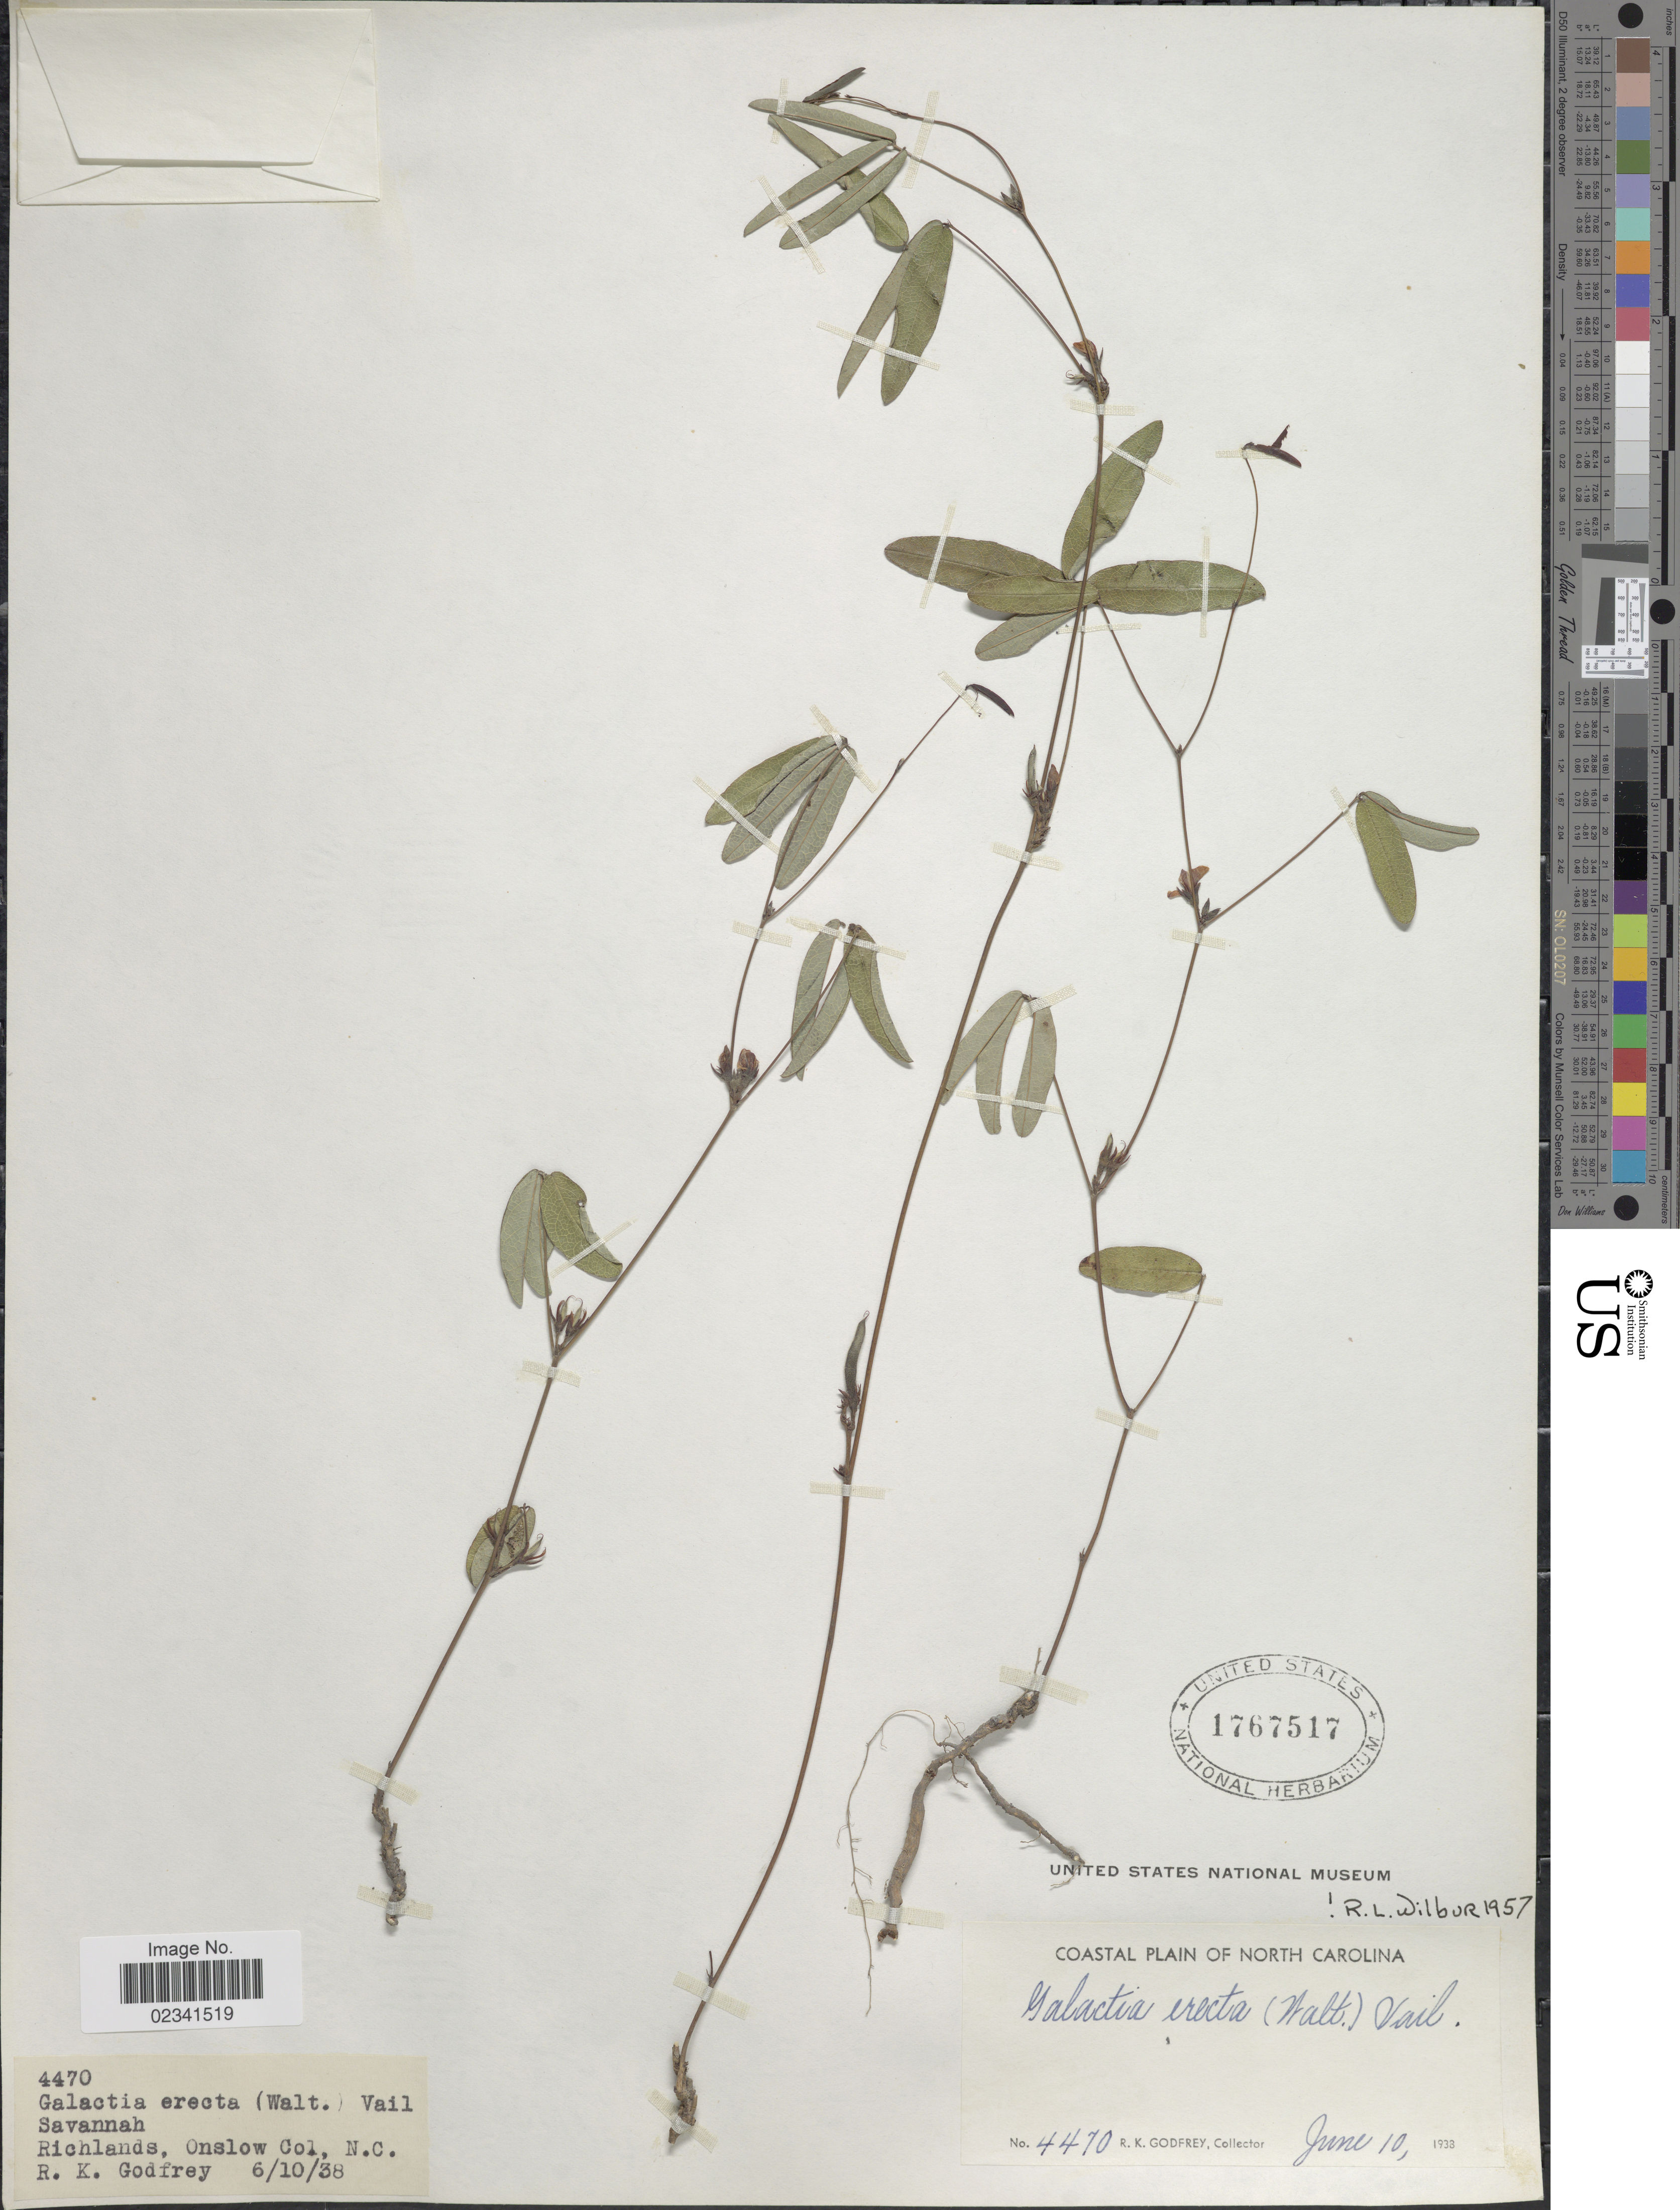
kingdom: Plantae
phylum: Tracheophyta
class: Magnoliopsida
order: Fabales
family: Fabaceae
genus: Galactia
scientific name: Galactia erecta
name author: (Walter) Vail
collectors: R. K. Godfrey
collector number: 4470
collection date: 1938-06-10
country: United States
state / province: North Carolina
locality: Coastal Plain of North Carolina, Richlands, Onslow Co.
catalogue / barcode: US 1767517